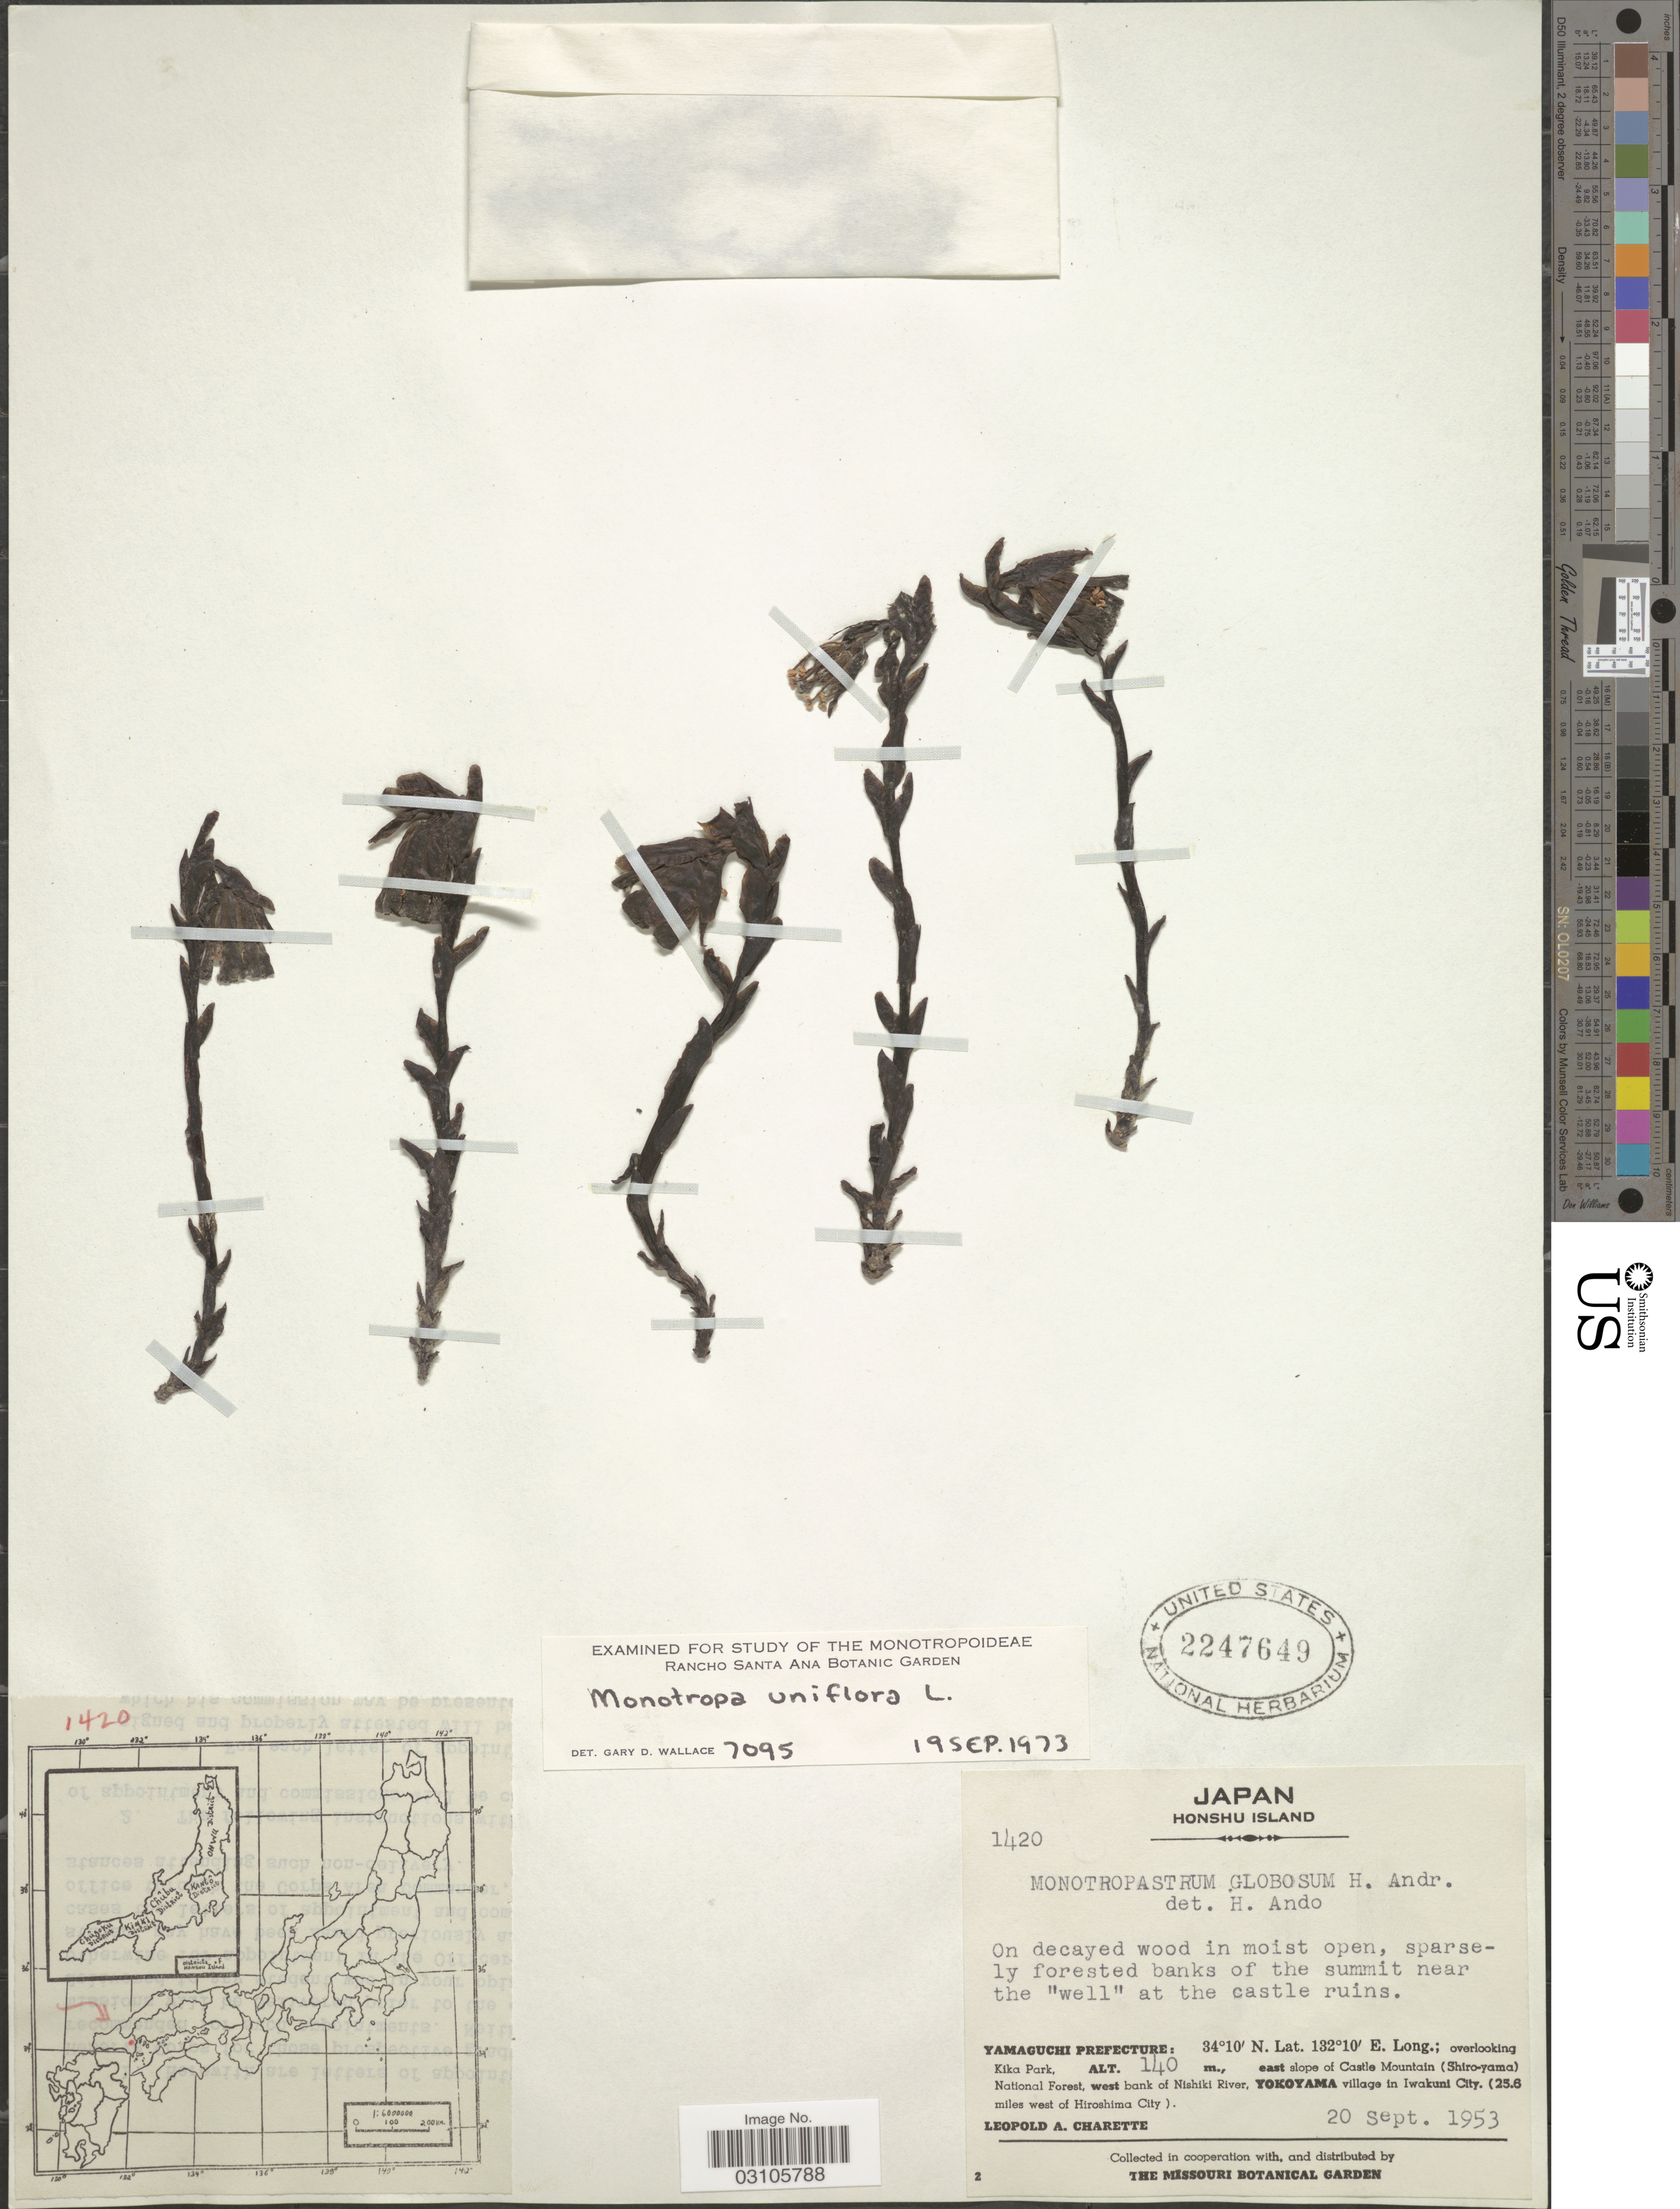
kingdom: Plantae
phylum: Tracheophyta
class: Magnoliopsida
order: Ericales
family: Ericaceae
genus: Monotropa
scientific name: Monotropa uniflora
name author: L.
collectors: L. A. Charette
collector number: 1420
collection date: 1953-09-20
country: Japan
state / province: Yamaguti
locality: Honshu Island. Yamaguchi Prefecture: Overlooking Kika Park, east slope of Castle Mountain (Shiro-yama) National Forest, west bank of Nishiki River, Yokoyama village in Iwakuni City. (25.6 miles west of Hiroshima City).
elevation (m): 140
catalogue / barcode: US 2247649